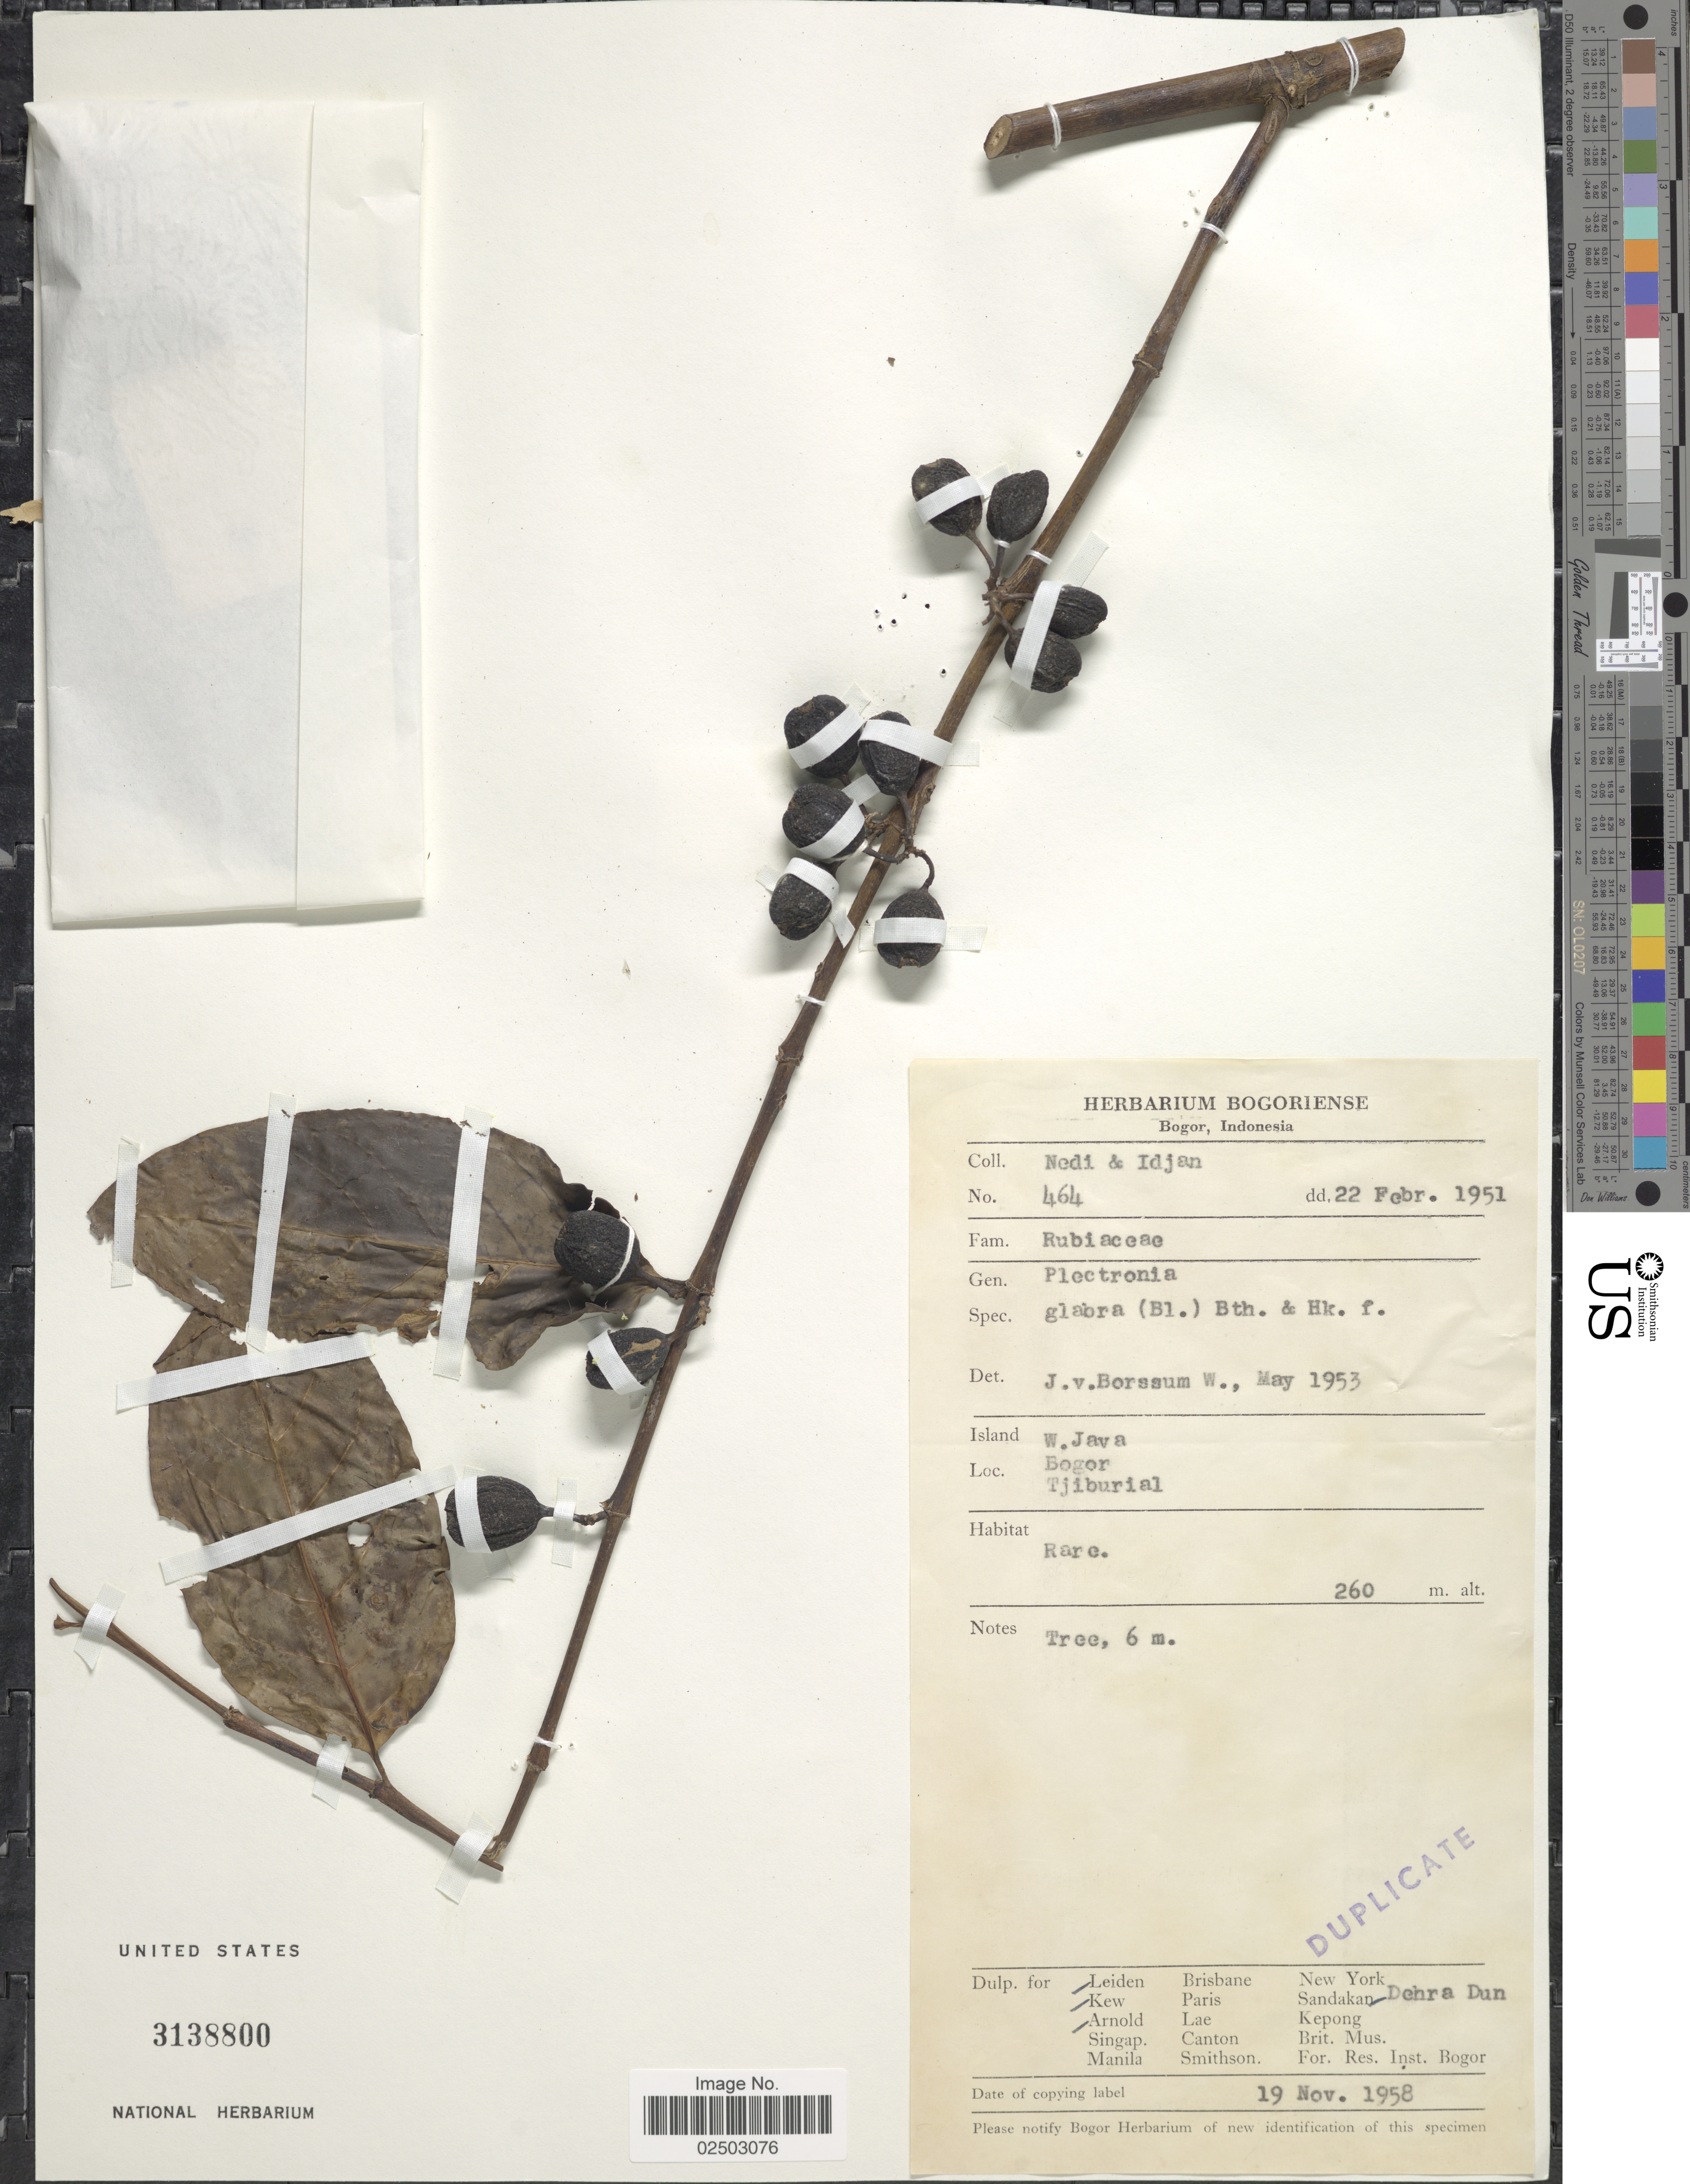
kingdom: Plantae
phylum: Tracheophyta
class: Magnoliopsida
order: Gentianales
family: Rubiaceae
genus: Canthium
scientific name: Canthium glabrum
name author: Blume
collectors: Nedi,-- & -. Idjan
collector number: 464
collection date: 1951-02-22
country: Indonesia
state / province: Java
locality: W. Java, Bogor, Tjiburial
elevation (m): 260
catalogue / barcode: US 3138800